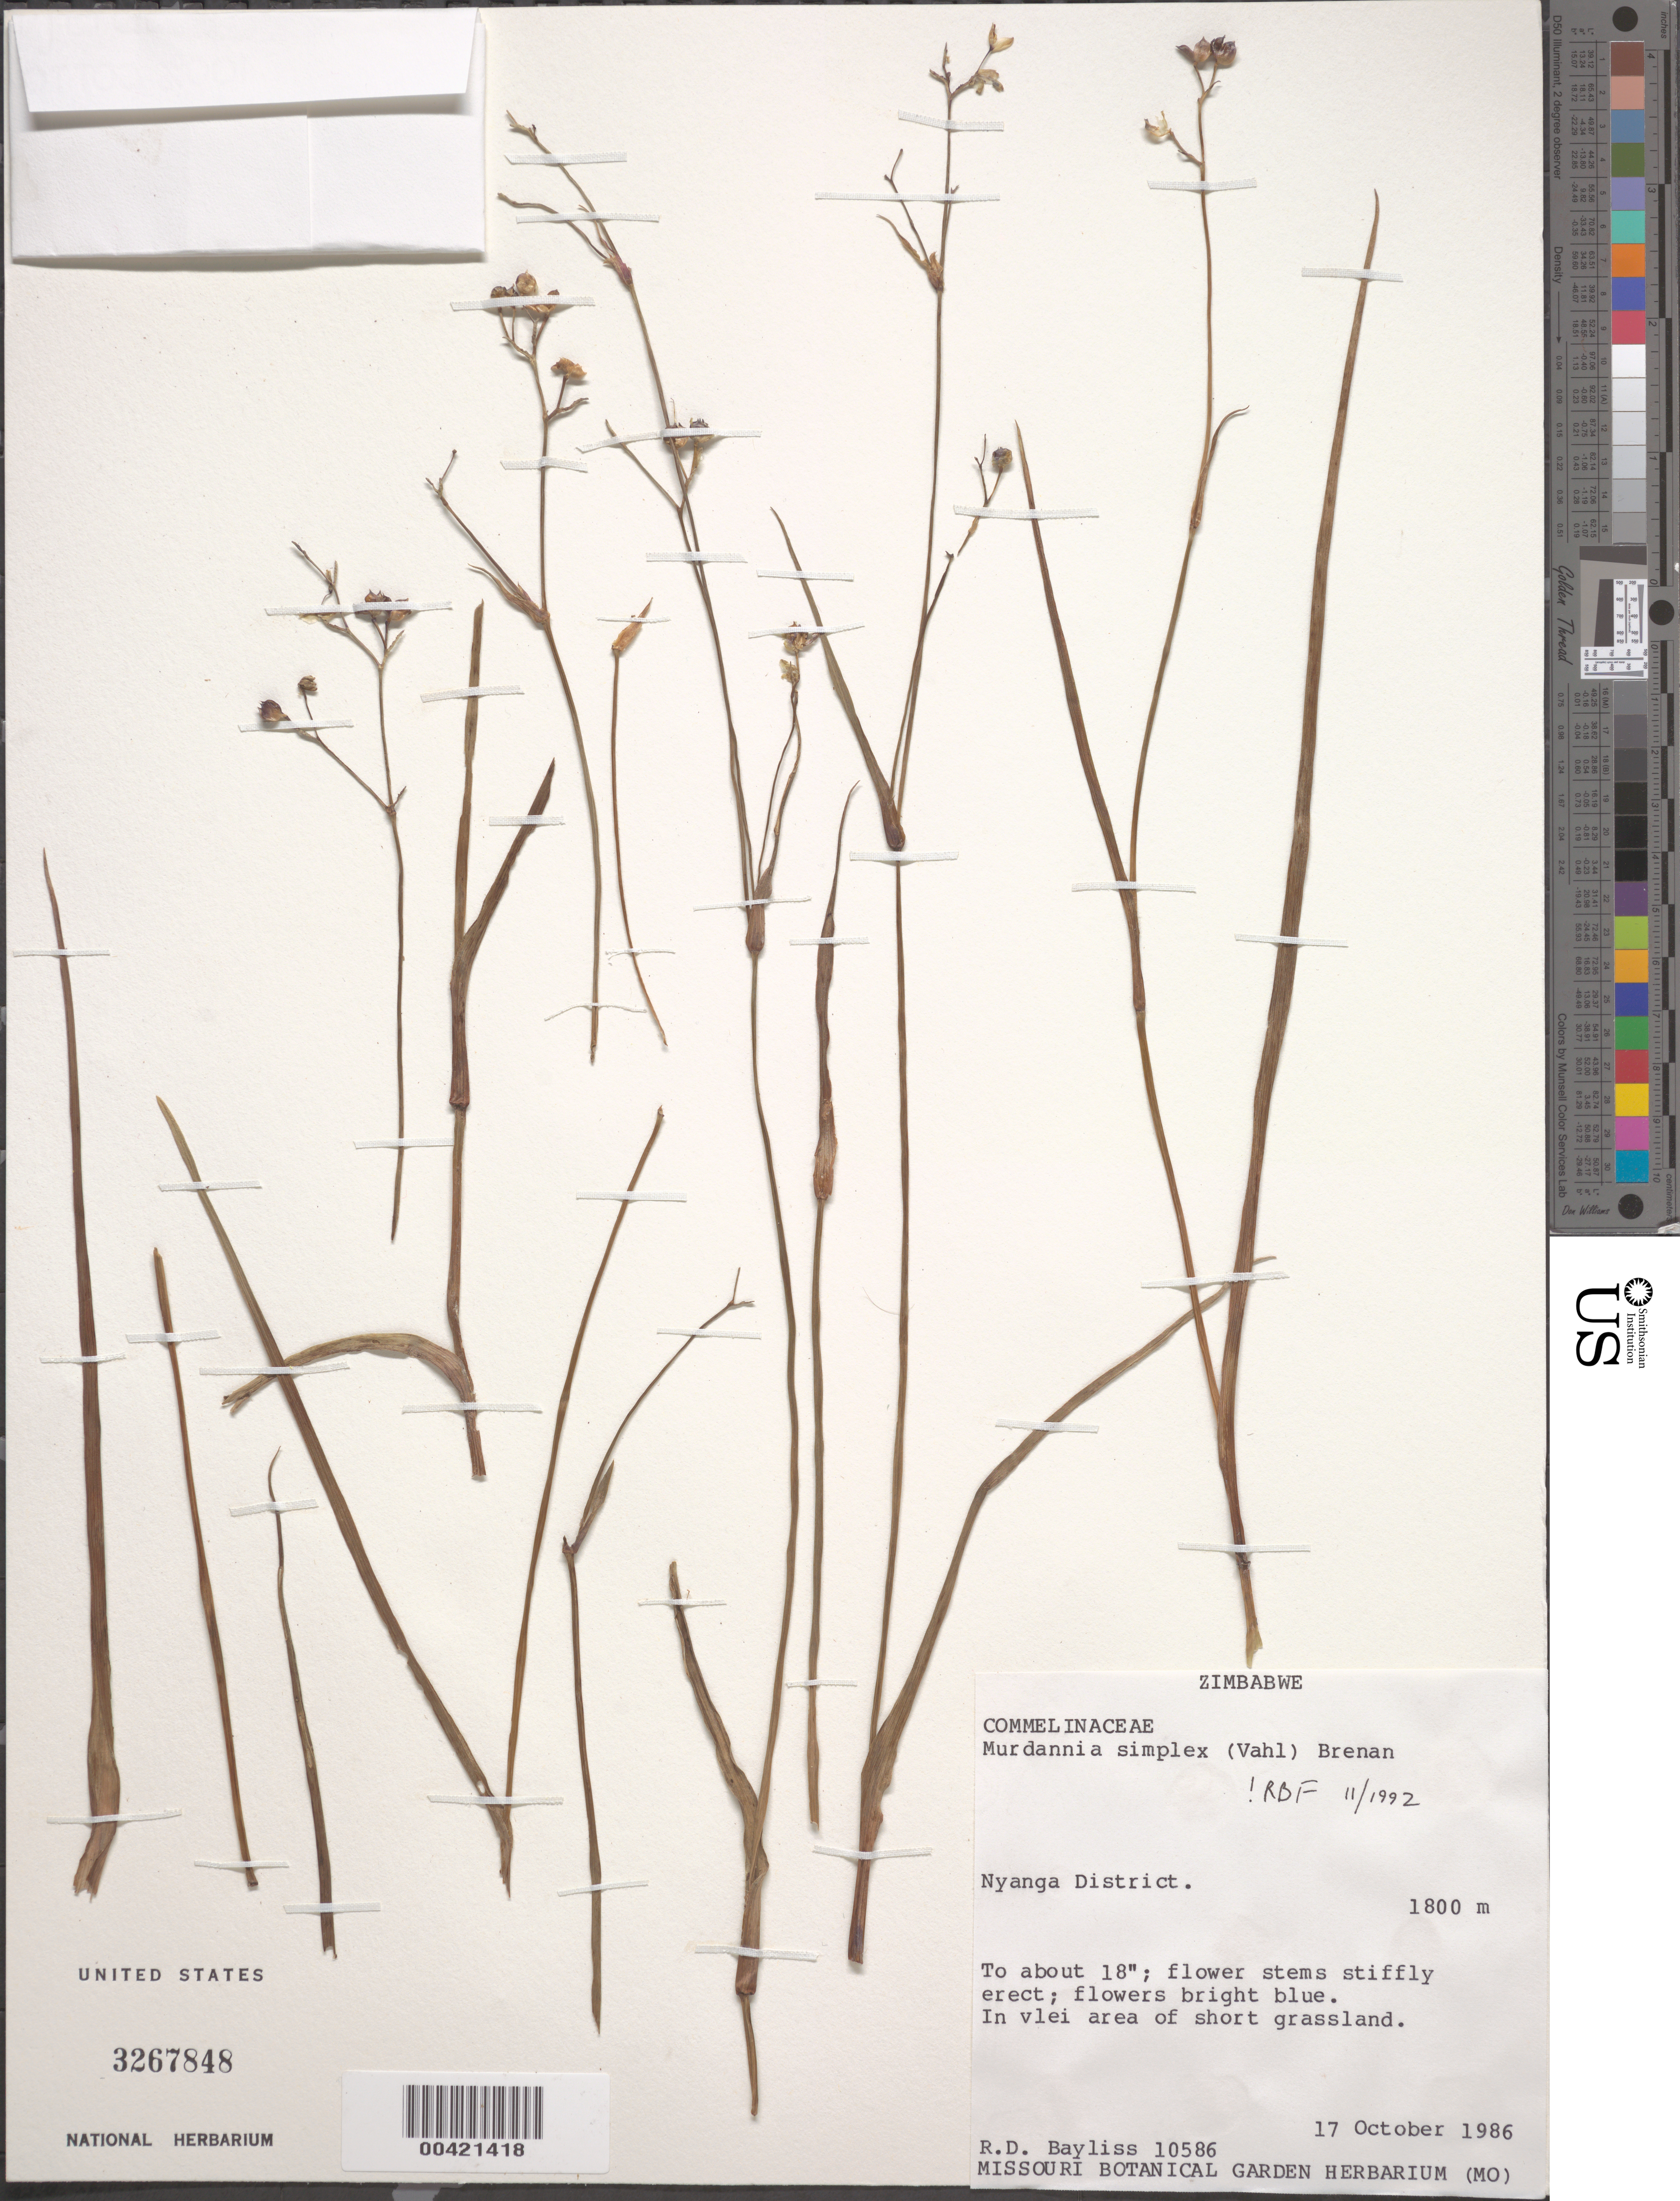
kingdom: Plantae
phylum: Tracheophyta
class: Liliopsida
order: Commelinales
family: Commelinaceae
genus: Murdannia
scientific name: Murdannia simplex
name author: (Vahl) Brenan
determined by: Faden, Robert B., (US), Smithsonian Institution - National Museum of Natural History (UNITED STATES)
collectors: R. D. Bayliss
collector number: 10586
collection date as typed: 17 Oct 1986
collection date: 1986-10-17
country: Zimbabwe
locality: Nyanga district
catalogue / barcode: US 3267848